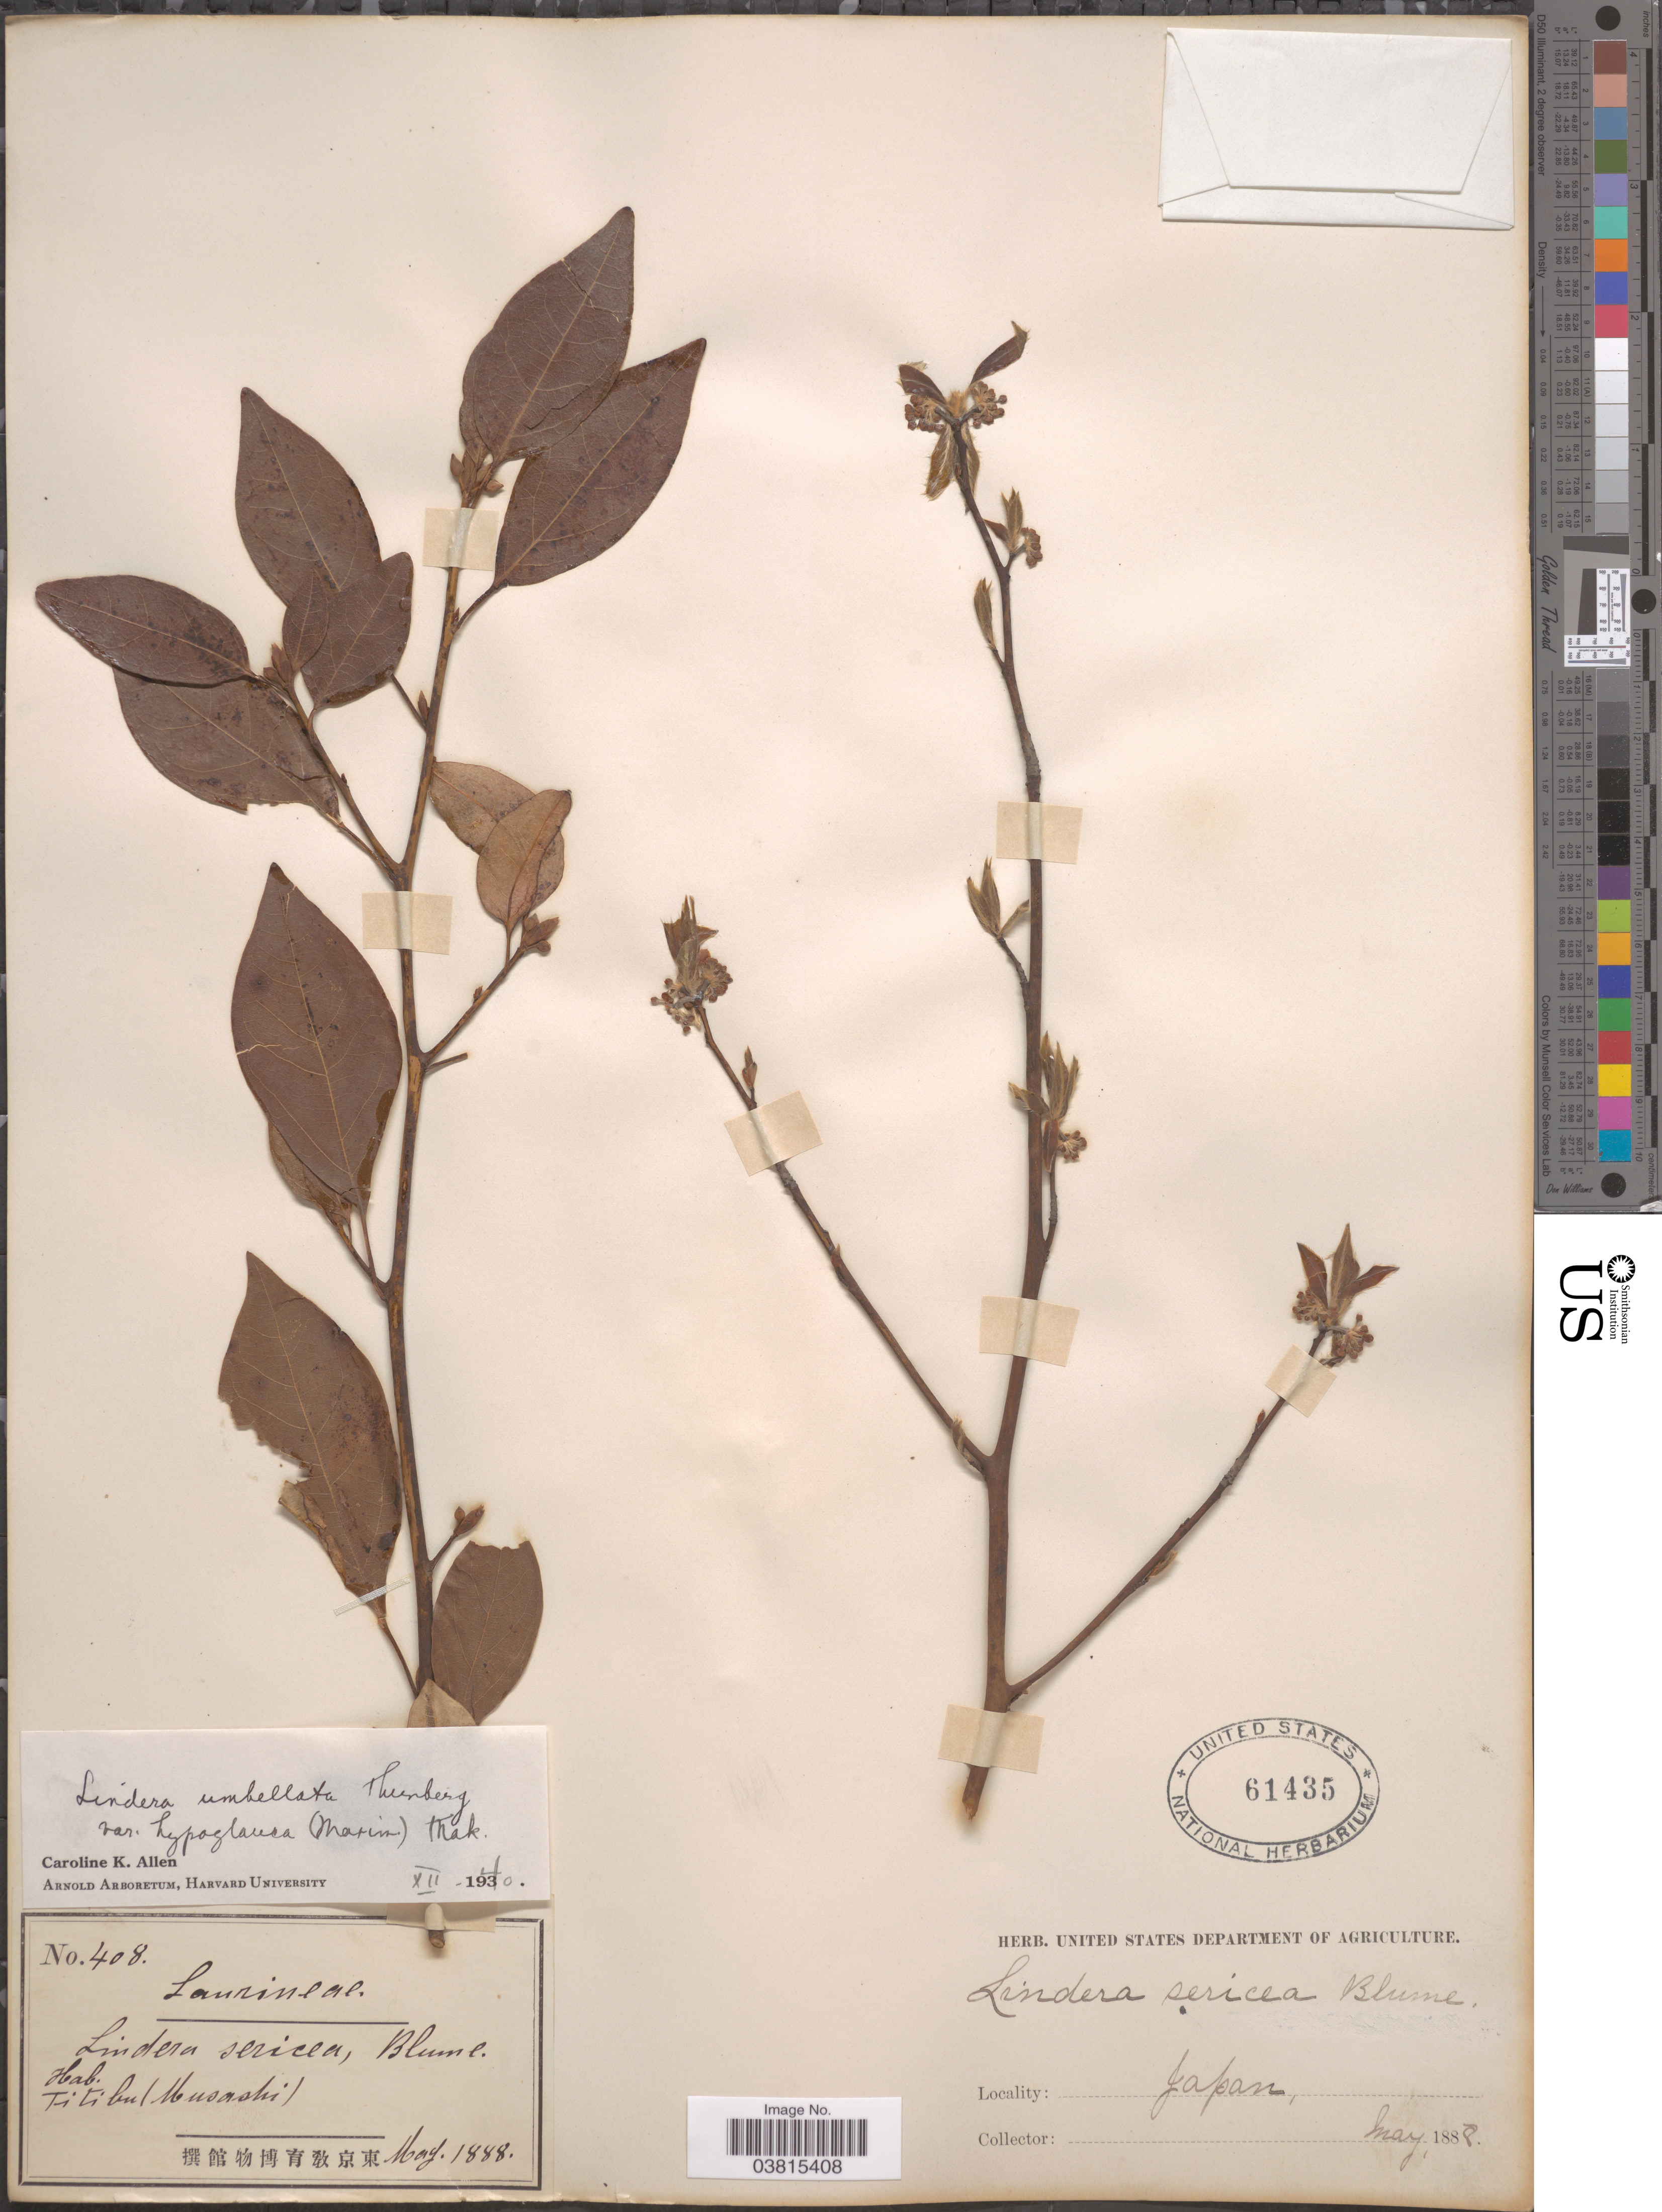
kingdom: Plantae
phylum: Tracheophyta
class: Magnoliopsida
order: Laurales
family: Lauraceae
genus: Lindera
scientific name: Lindera umbellata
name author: Thunb.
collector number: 408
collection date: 1888-05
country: Japan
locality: Ti ti bu (Musashi).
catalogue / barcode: US 61435